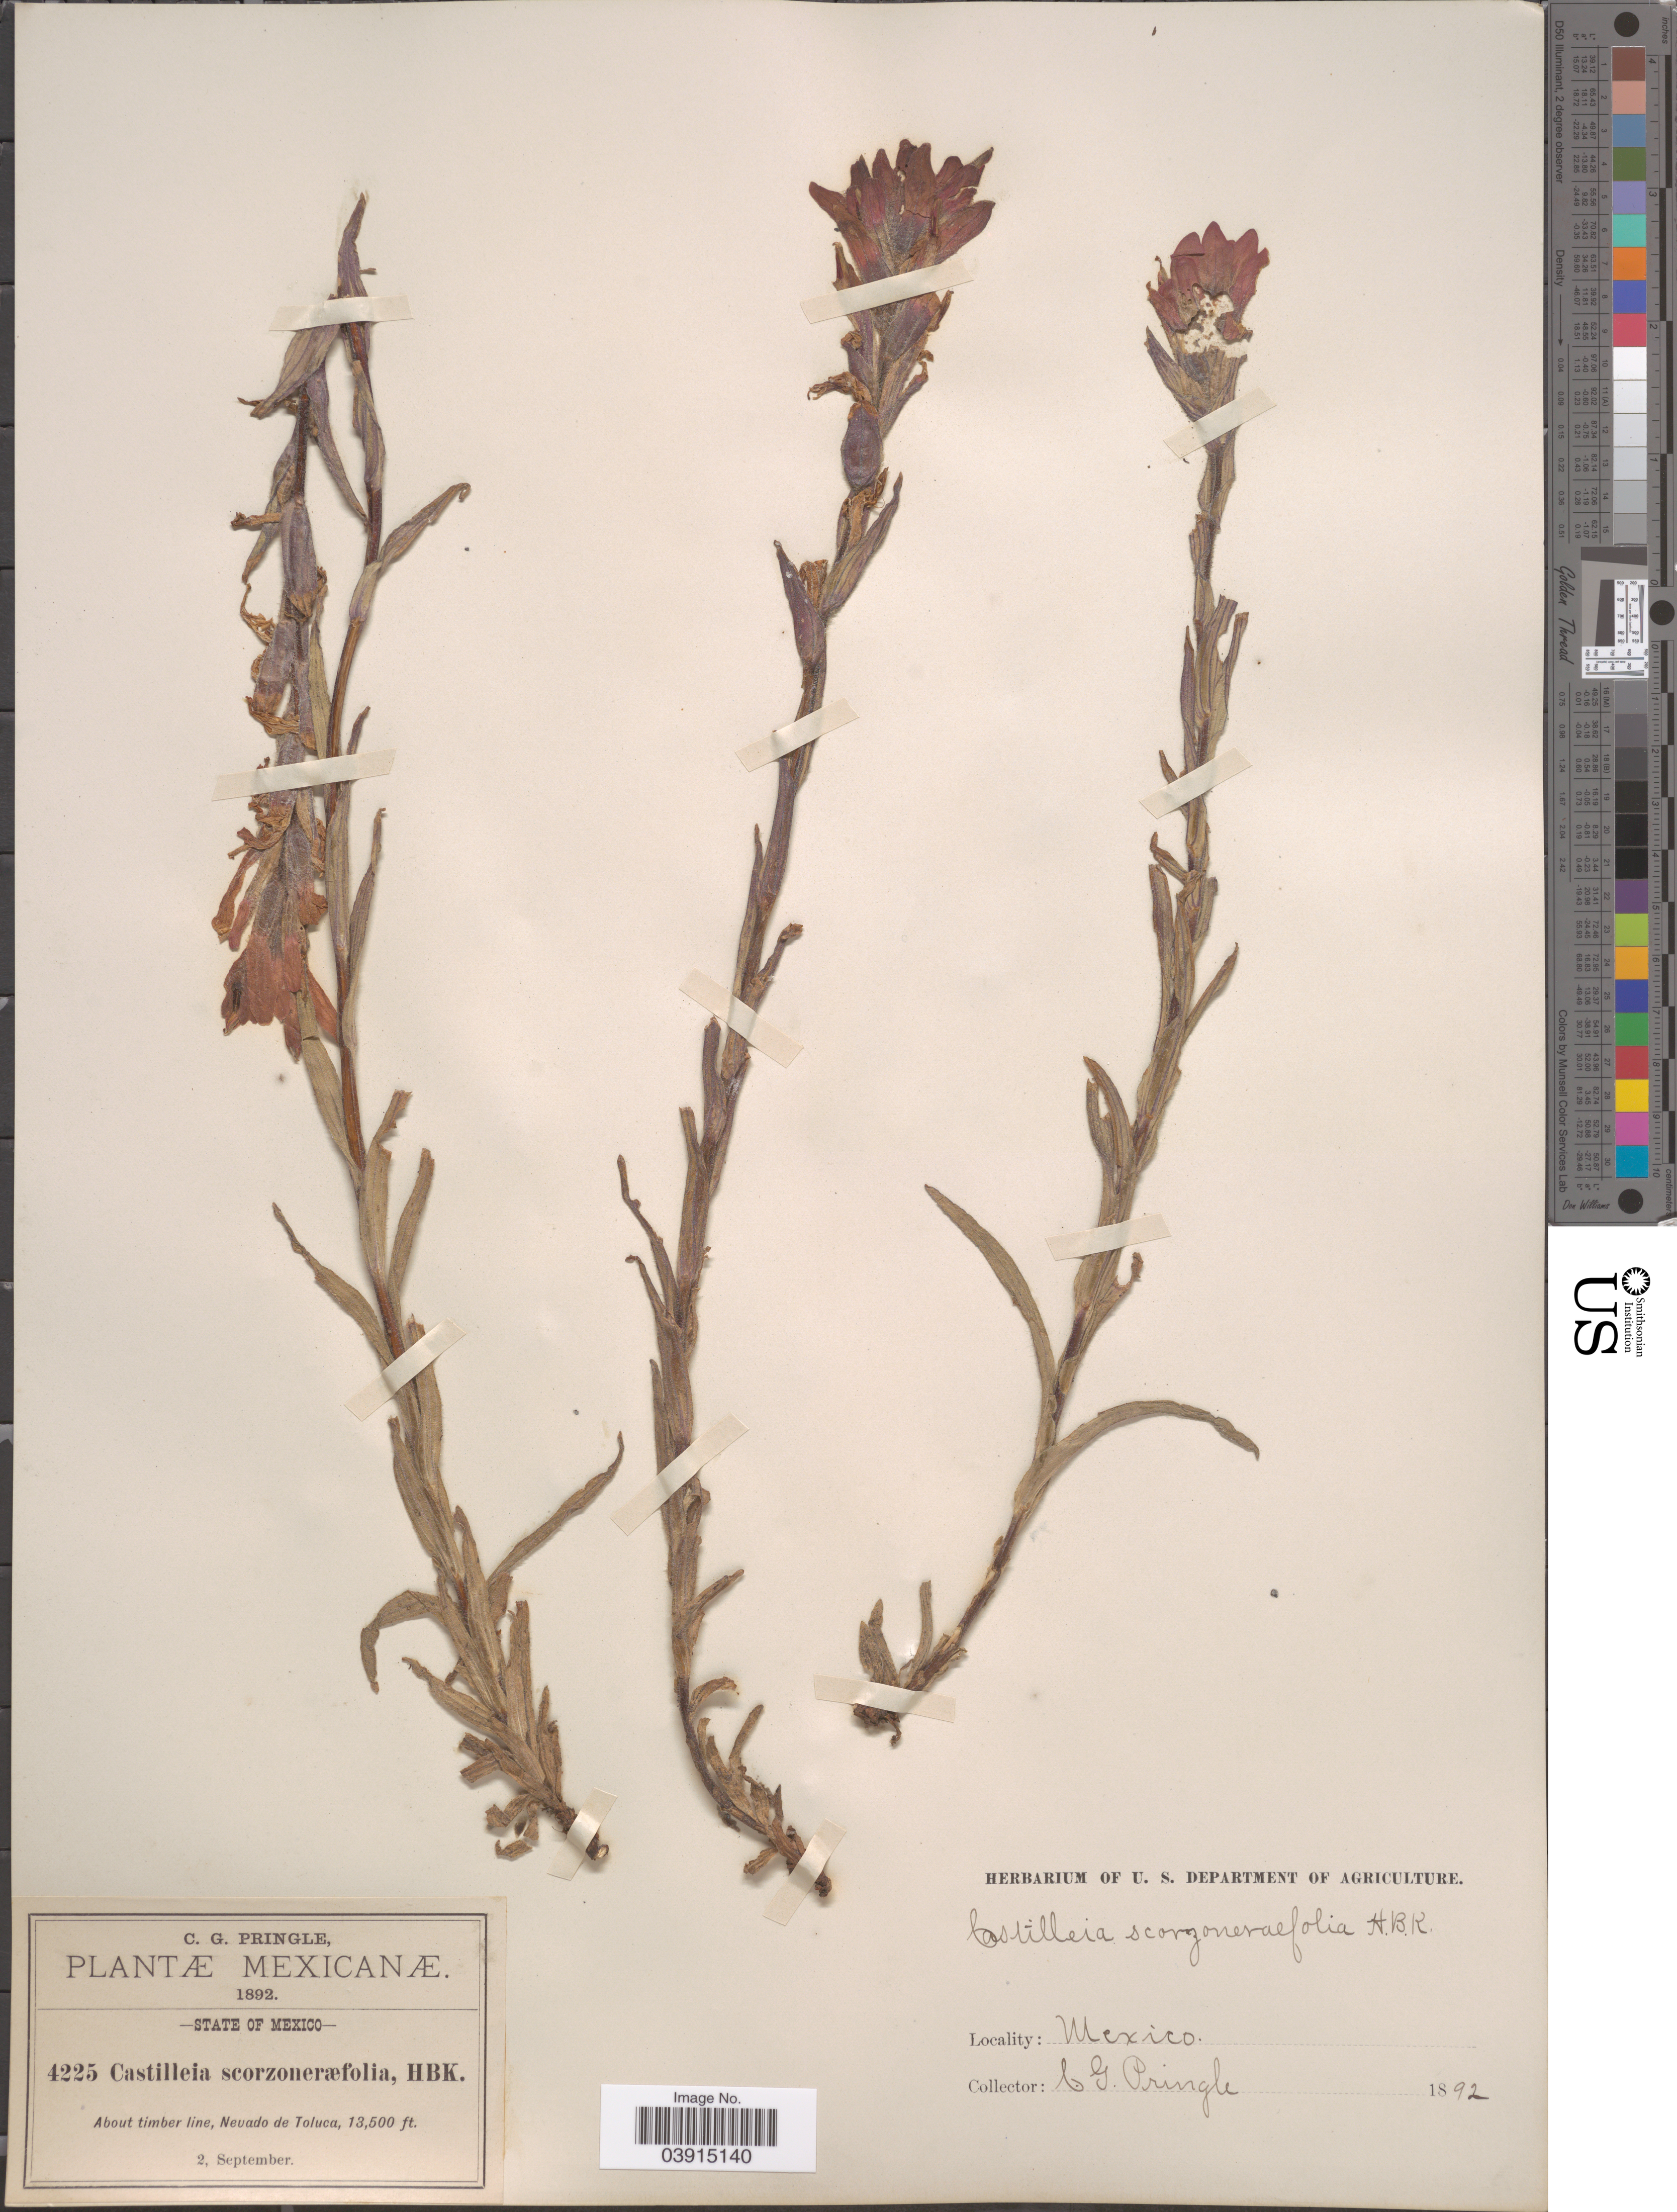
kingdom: Plantae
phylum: Tracheophyta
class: Magnoliopsida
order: Lamiales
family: Orobanchaceae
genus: Castilleja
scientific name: Castilleja falcata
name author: Eastw.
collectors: C. G. Pringle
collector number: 4225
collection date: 1892-09-02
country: Mexico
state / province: México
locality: About timber line, Nevado de Toluca.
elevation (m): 4115